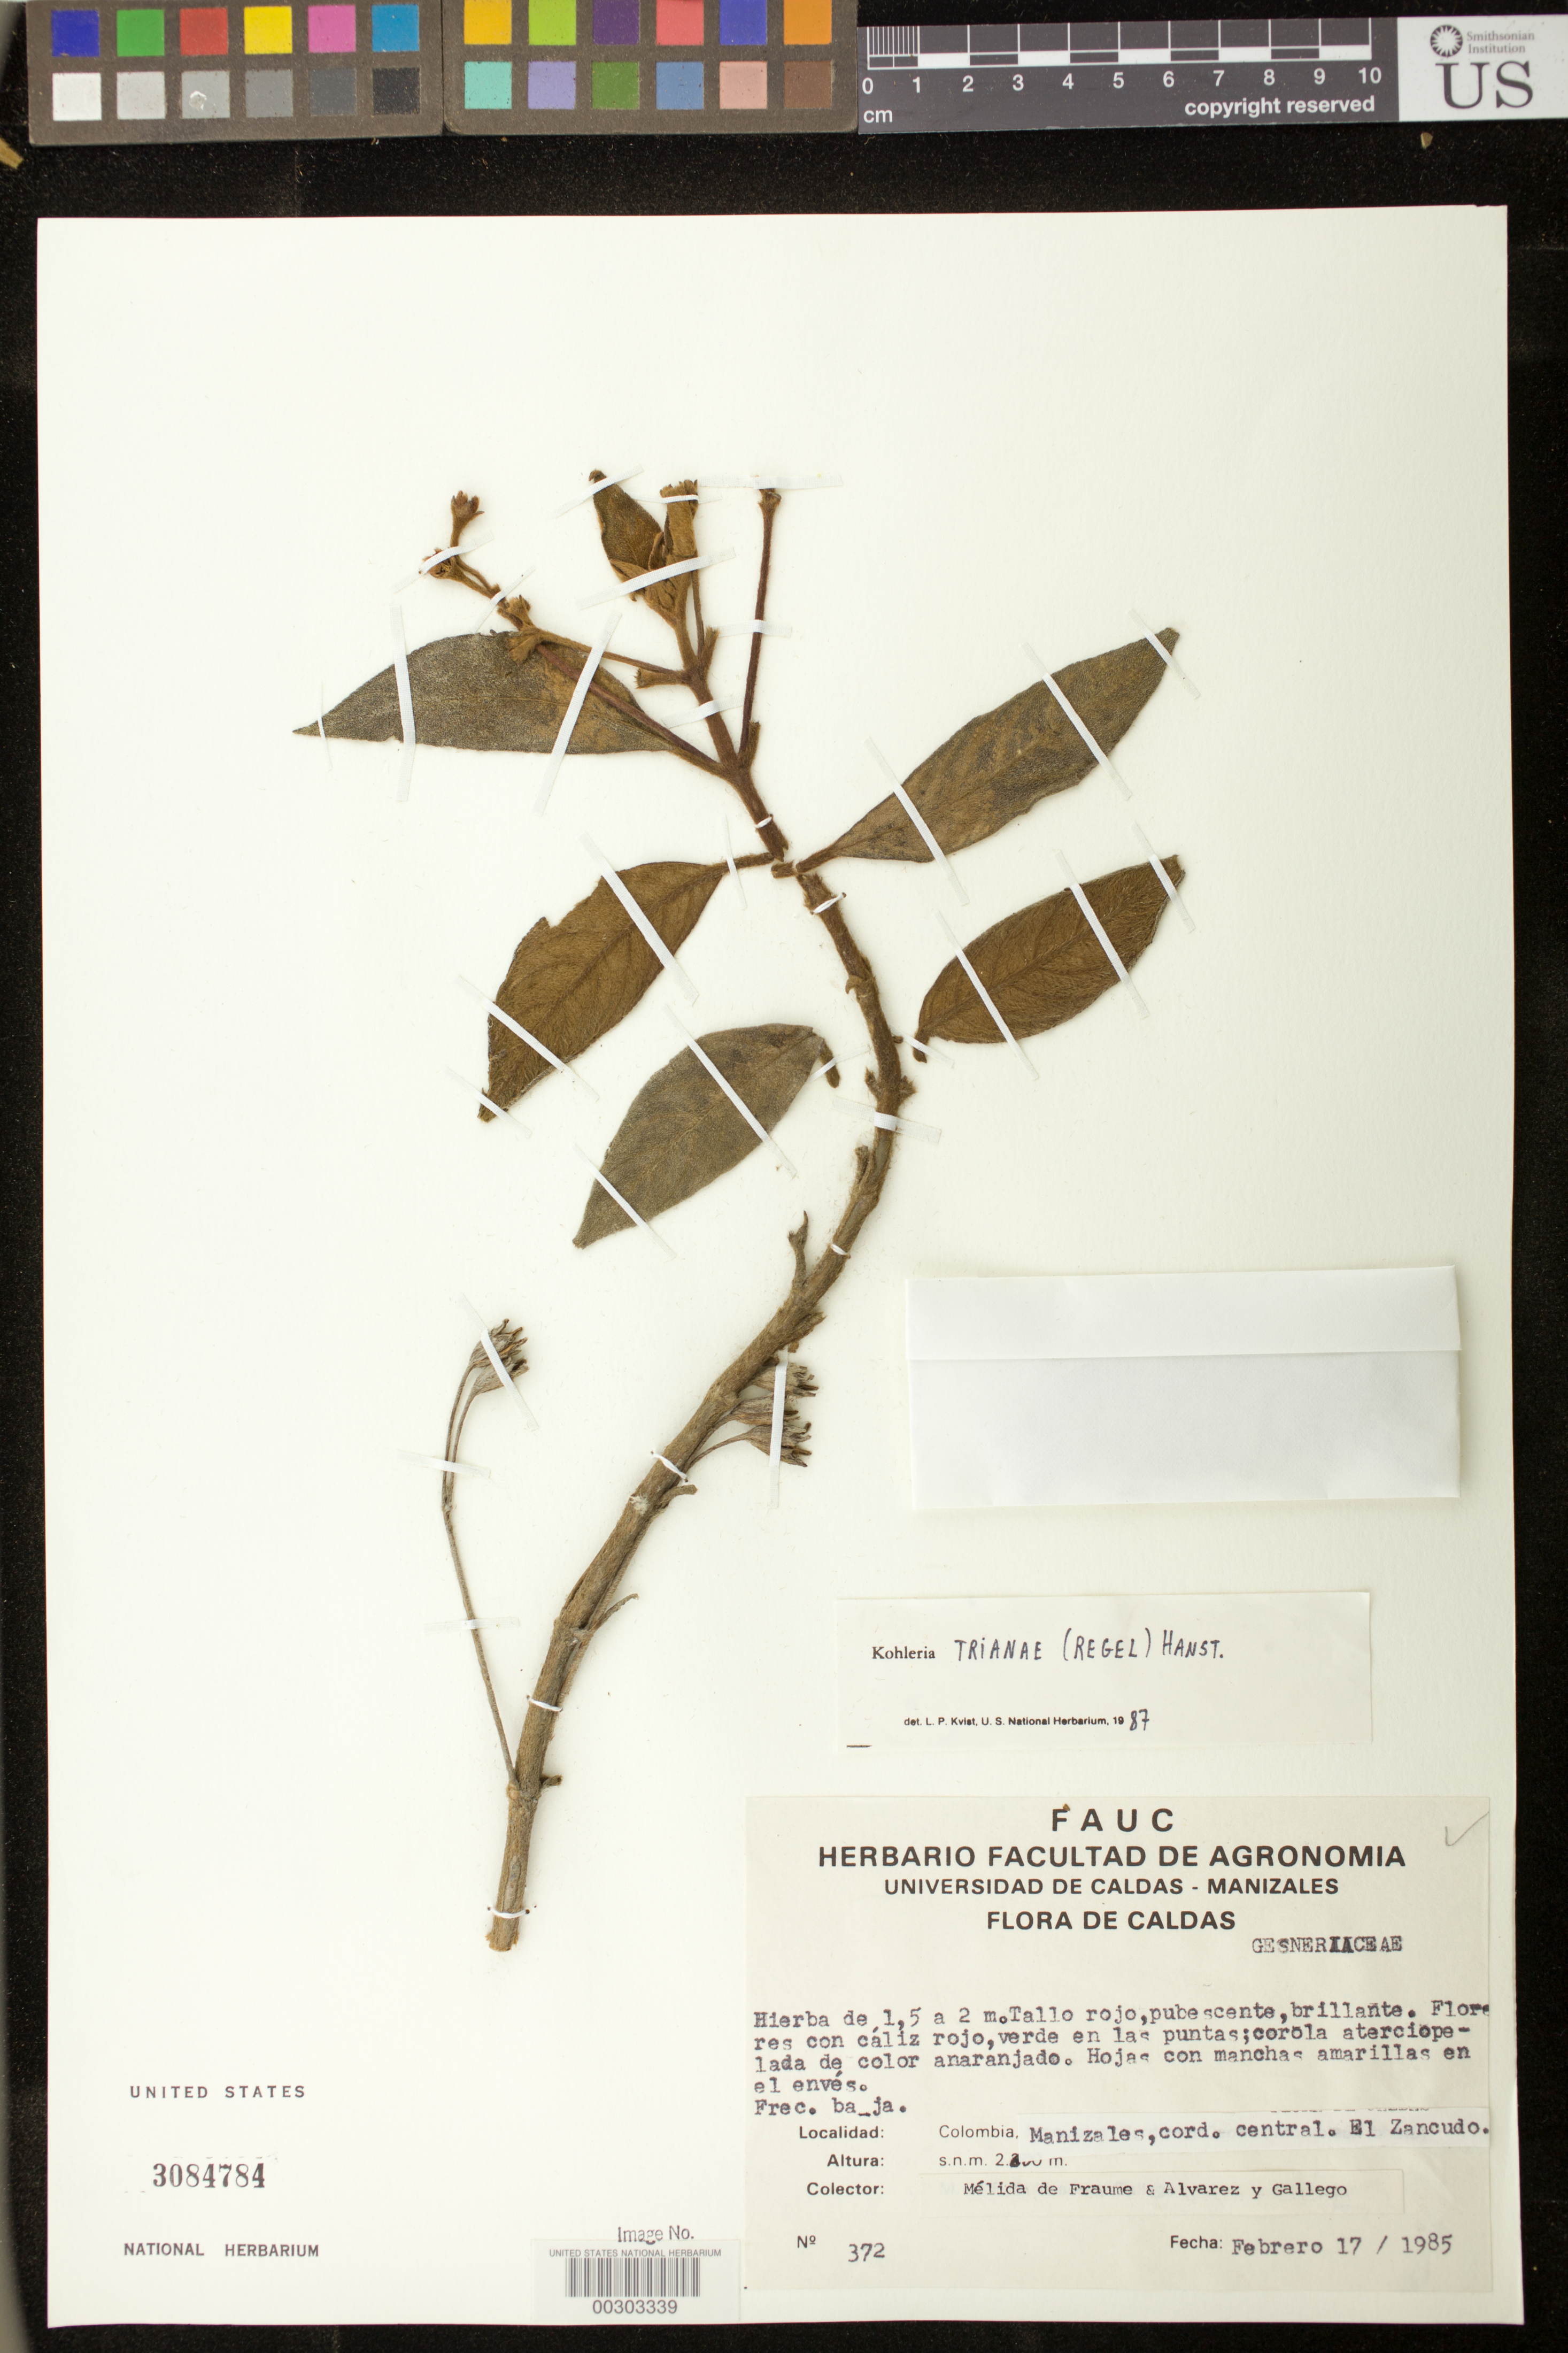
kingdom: Plantae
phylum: Tracheophyta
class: Magnoliopsida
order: Lamiales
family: Gesneriaceae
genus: Kohleria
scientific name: Kohleria trianae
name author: (Regel) Hanst.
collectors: M. Fraume, -- Alvarez & -. Gallego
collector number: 372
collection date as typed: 17 Feb 1985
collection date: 1985-02-17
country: Colombia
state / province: Caldas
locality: Manizales, Cordillera Central, el Zancudo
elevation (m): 2000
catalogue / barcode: US 3084784